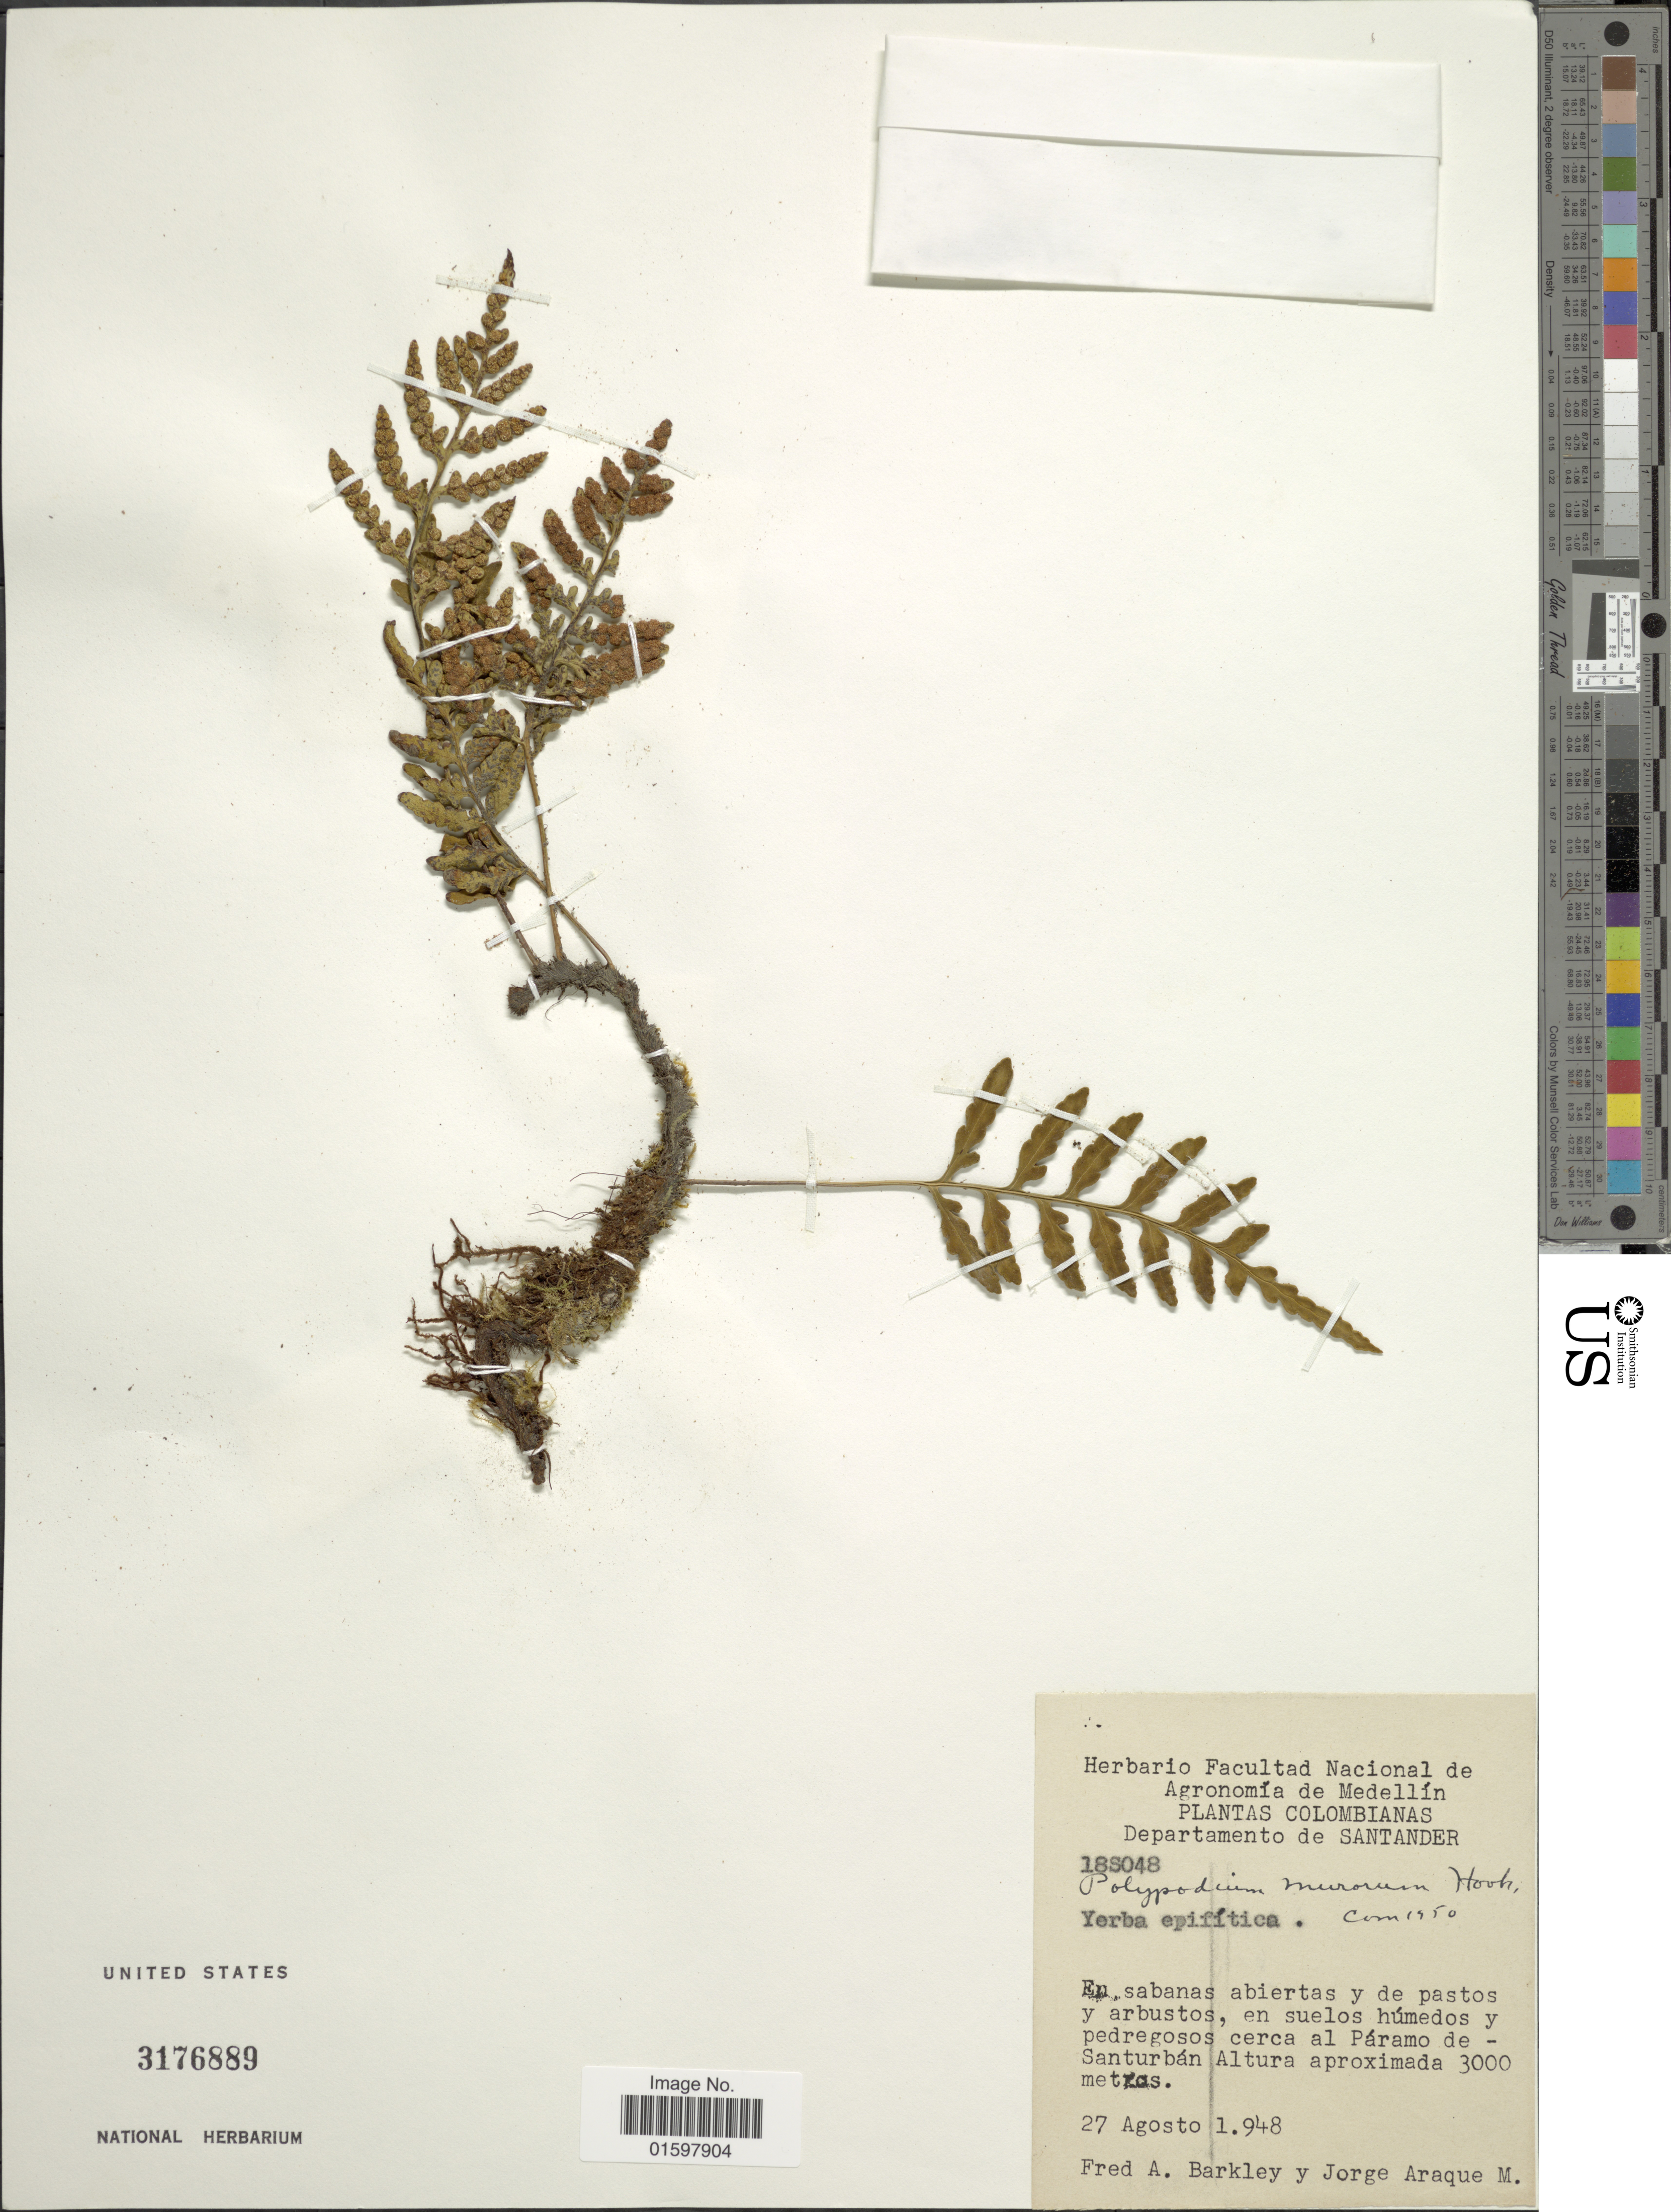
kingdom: Plantae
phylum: Tracheophyta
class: Polypodiopsida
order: Polypodiales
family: Polypodiaceae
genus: Pleopeltis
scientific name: Pleopeltis murorum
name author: (Hook.) A.R. Sm. & Tejero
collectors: F. A. Barkley & J. Araque Molina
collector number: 18S048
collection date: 1948-08-27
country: Colombia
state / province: Santander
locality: Department de Santander, en suelos húmedos y pedregosos cerca al Páramo de Sabturbán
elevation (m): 3000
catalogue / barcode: US 3176889